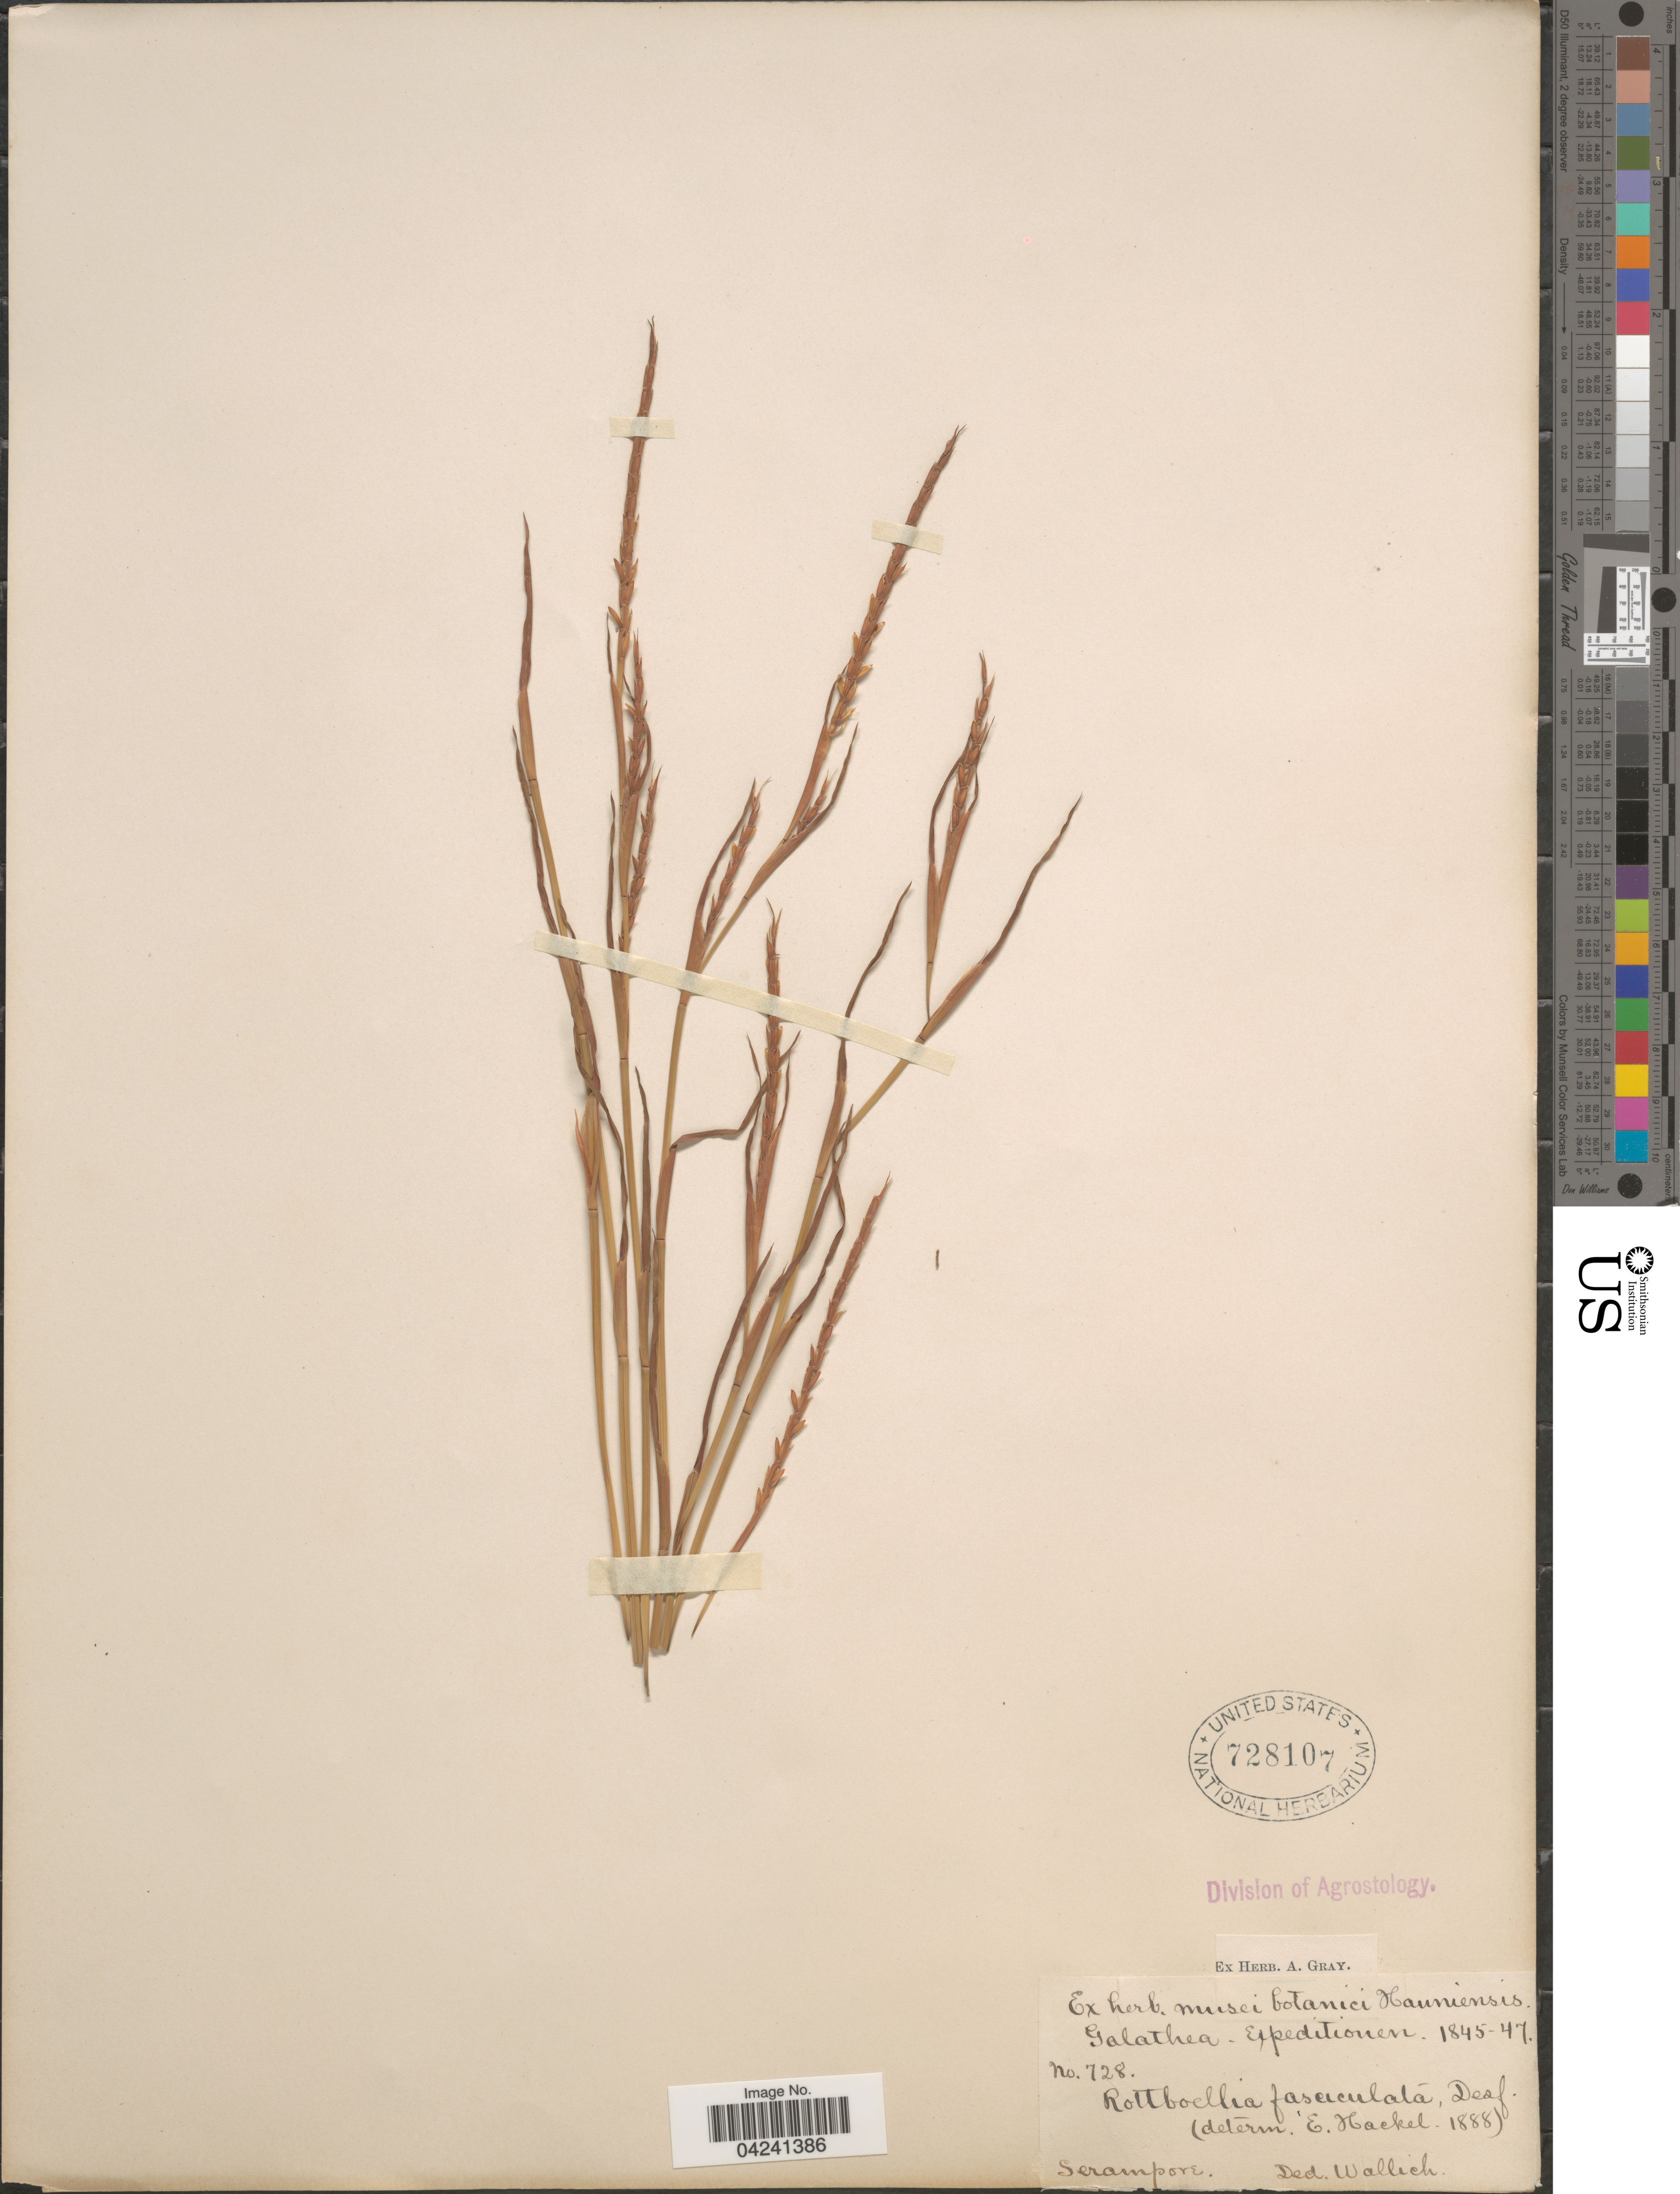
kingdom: Plantae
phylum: Tracheophyta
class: Liliopsida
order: Poales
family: Poaceae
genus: Hemarthria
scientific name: Hemarthria altissima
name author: (Poir.) Stapf & C. E. Hubb.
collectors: Galathea Expedition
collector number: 728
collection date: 1845/1847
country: India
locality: Serampore.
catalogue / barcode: US 728107